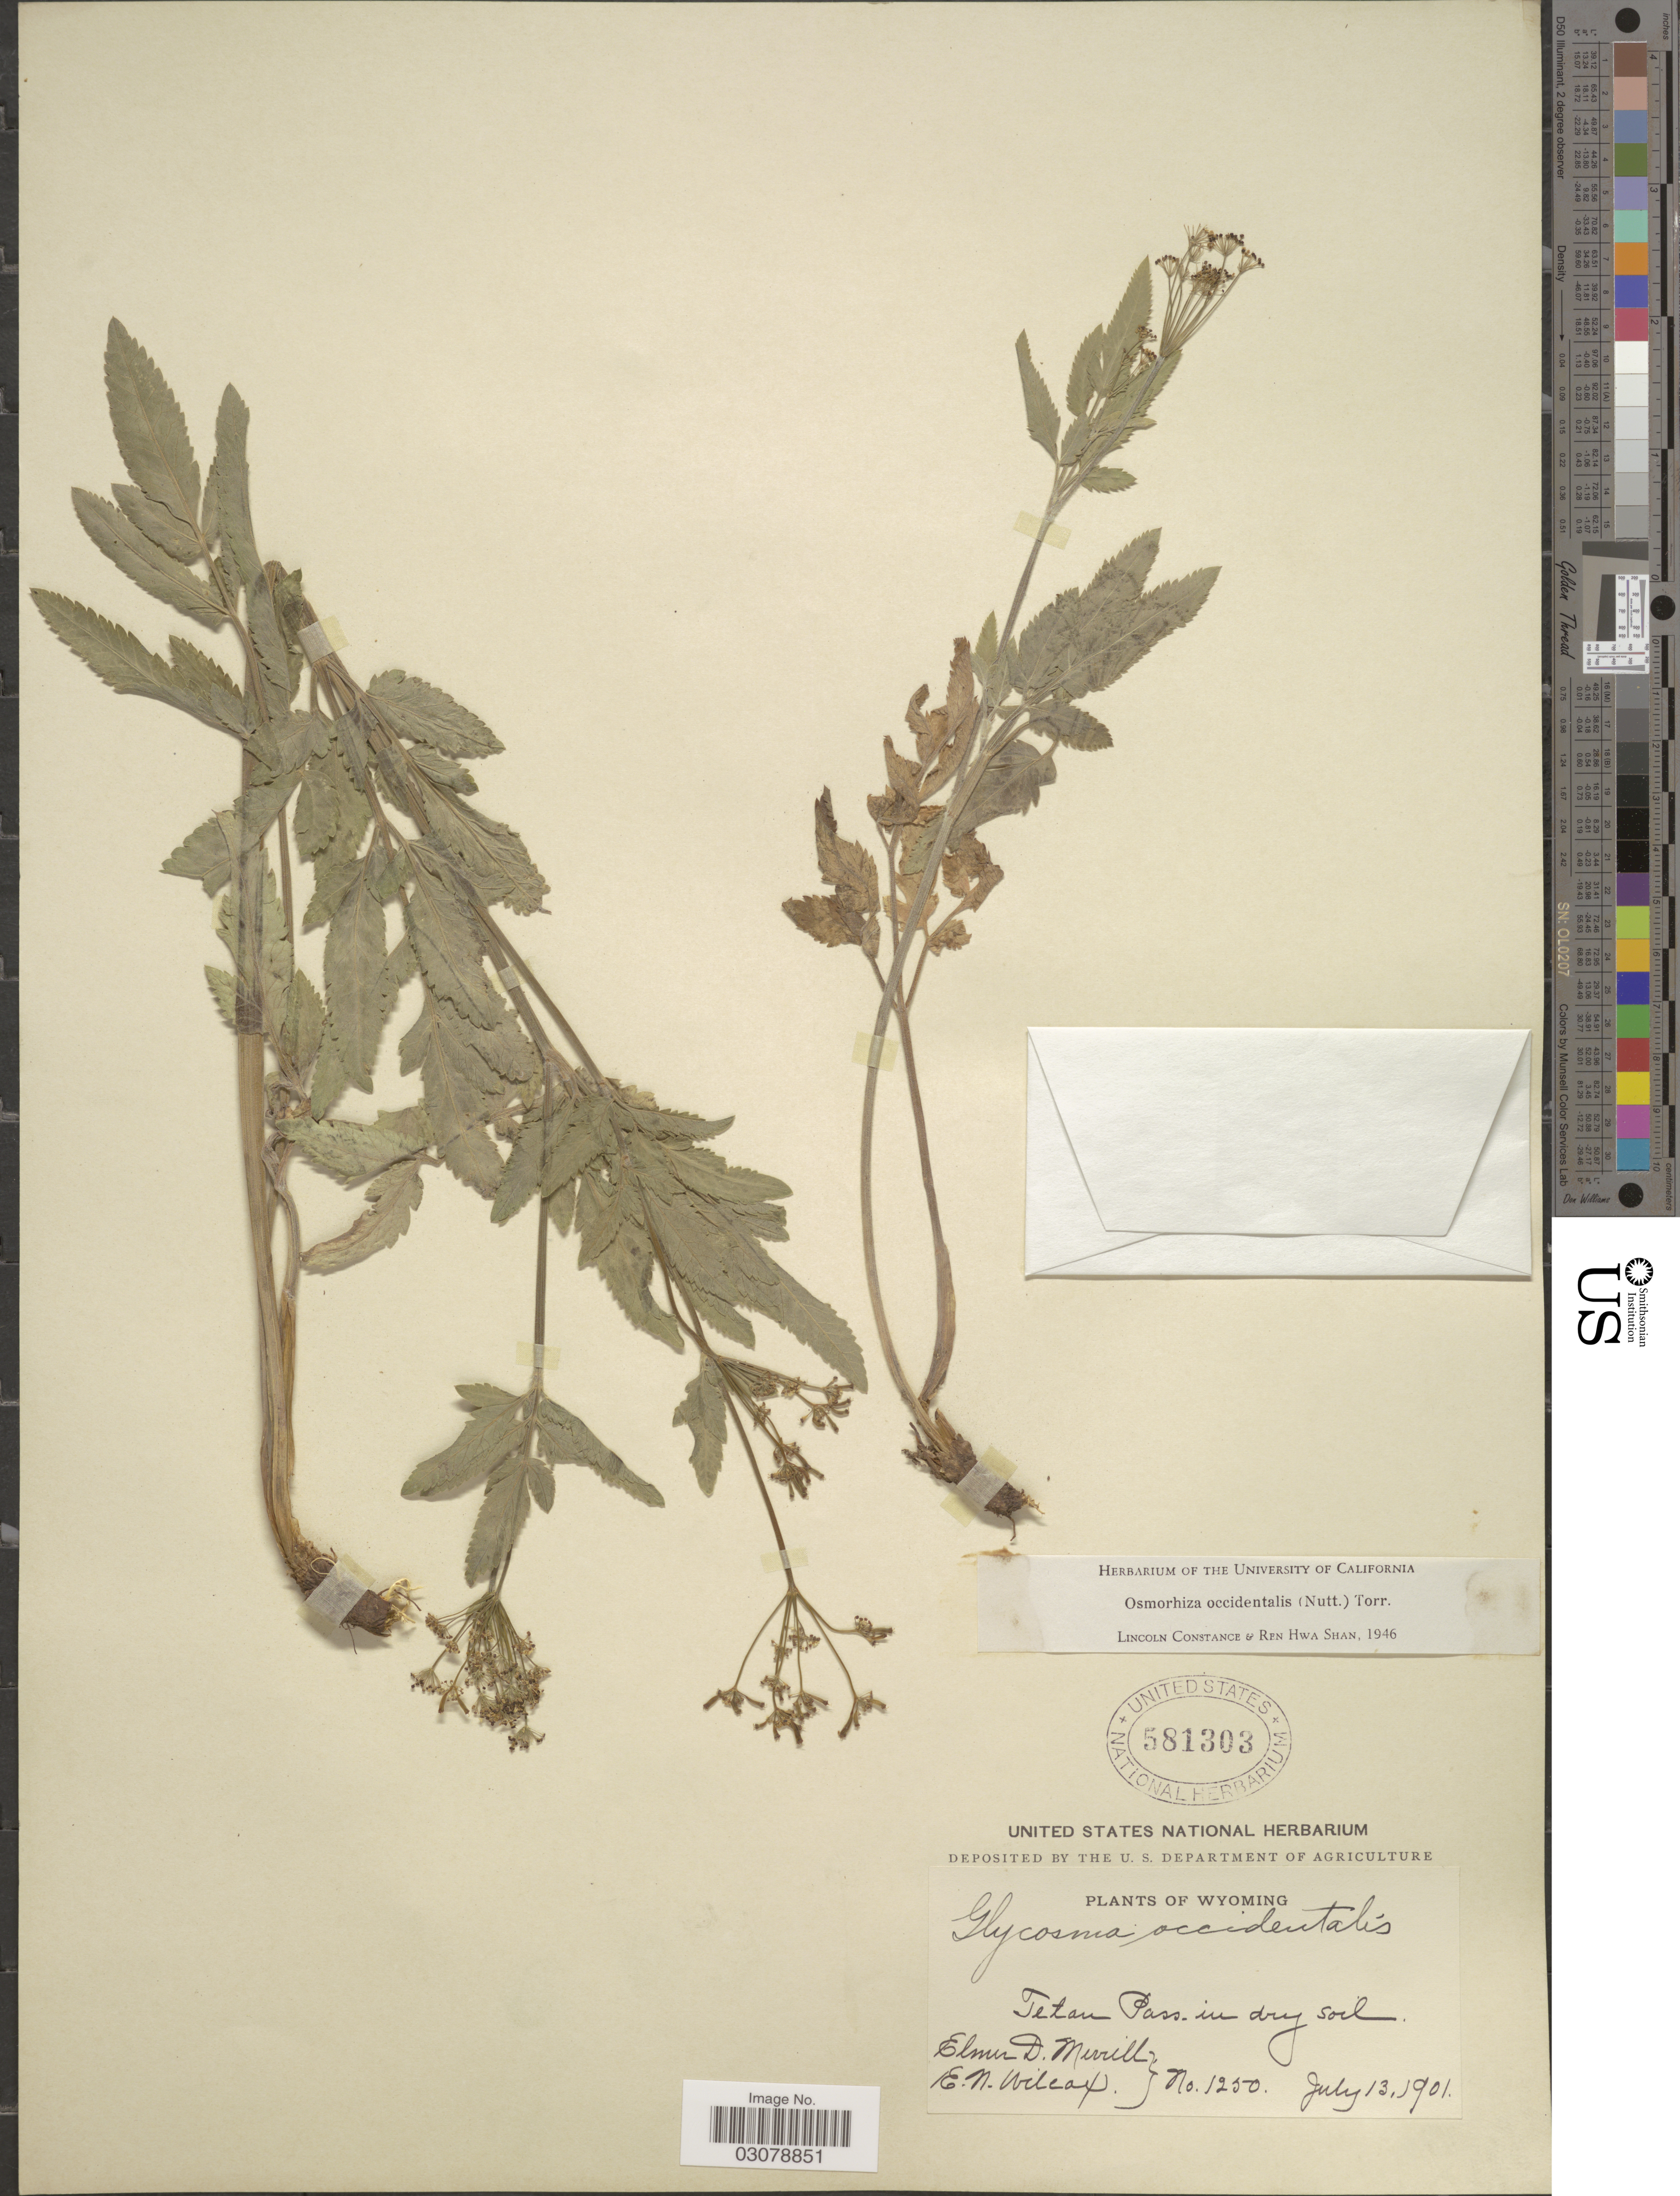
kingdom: Plantae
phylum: Tracheophyta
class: Magnoliopsida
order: Apiales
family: Apiaceae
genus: Osmorhiza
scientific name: Osmorhiza occidentalis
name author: (Nutt.) Torr.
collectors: E. D. Merrill & E. Wilcox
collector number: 1250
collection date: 1901-07-13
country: United States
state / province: Wyoming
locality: Teton Pass.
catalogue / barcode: US 581303